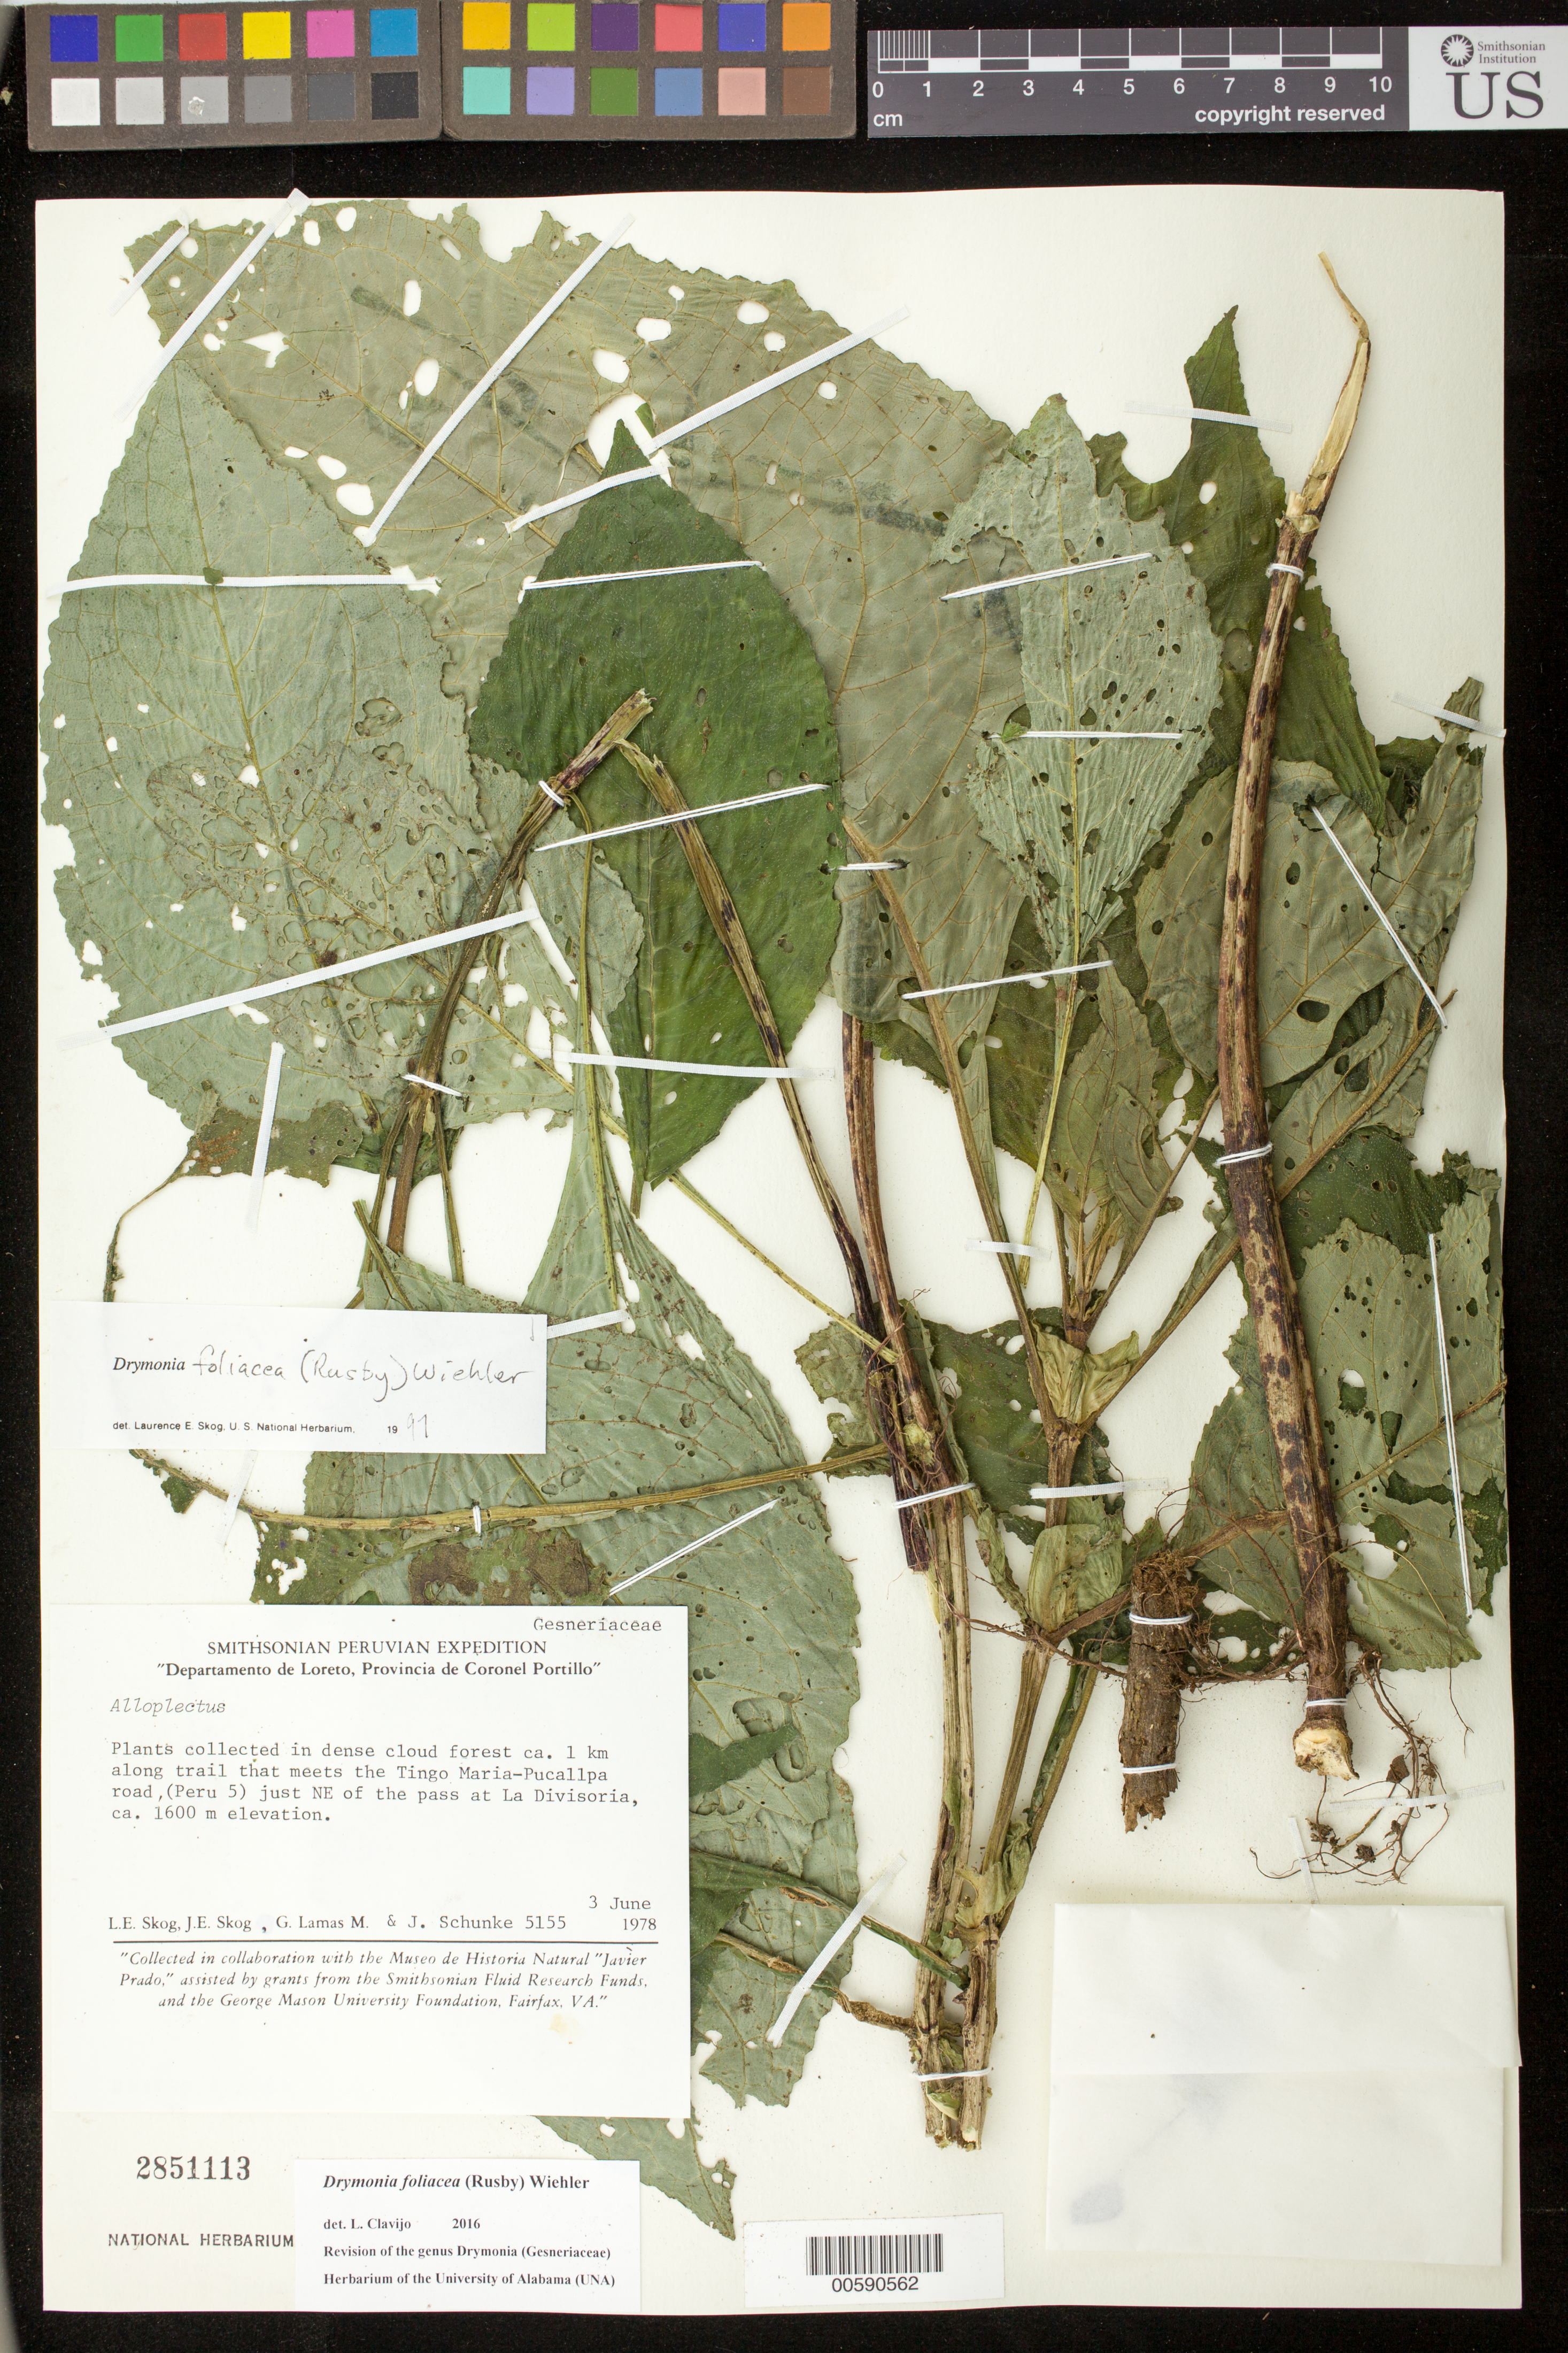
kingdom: Plantae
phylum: Tracheophyta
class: Magnoliopsida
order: Lamiales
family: Gesneriaceae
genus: Drymonia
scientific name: Drymonia foliacea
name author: (Rusby) Wiehler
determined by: Skog, Laurence E.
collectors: L. E. Skog, J. E. Skog, G. Lamas M. & J. Schunke Vigo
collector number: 5155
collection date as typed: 03 Jun 1978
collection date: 1978-06-03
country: Peru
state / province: Loreto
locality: Prov. Coronel Portillo; ca. 1 km along trail that meets the Tingo Maria - Pucallpa road (Peru 5) just NE of the pass at La Divisoria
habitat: Dense cloud forest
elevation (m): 1600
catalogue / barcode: US 2851113